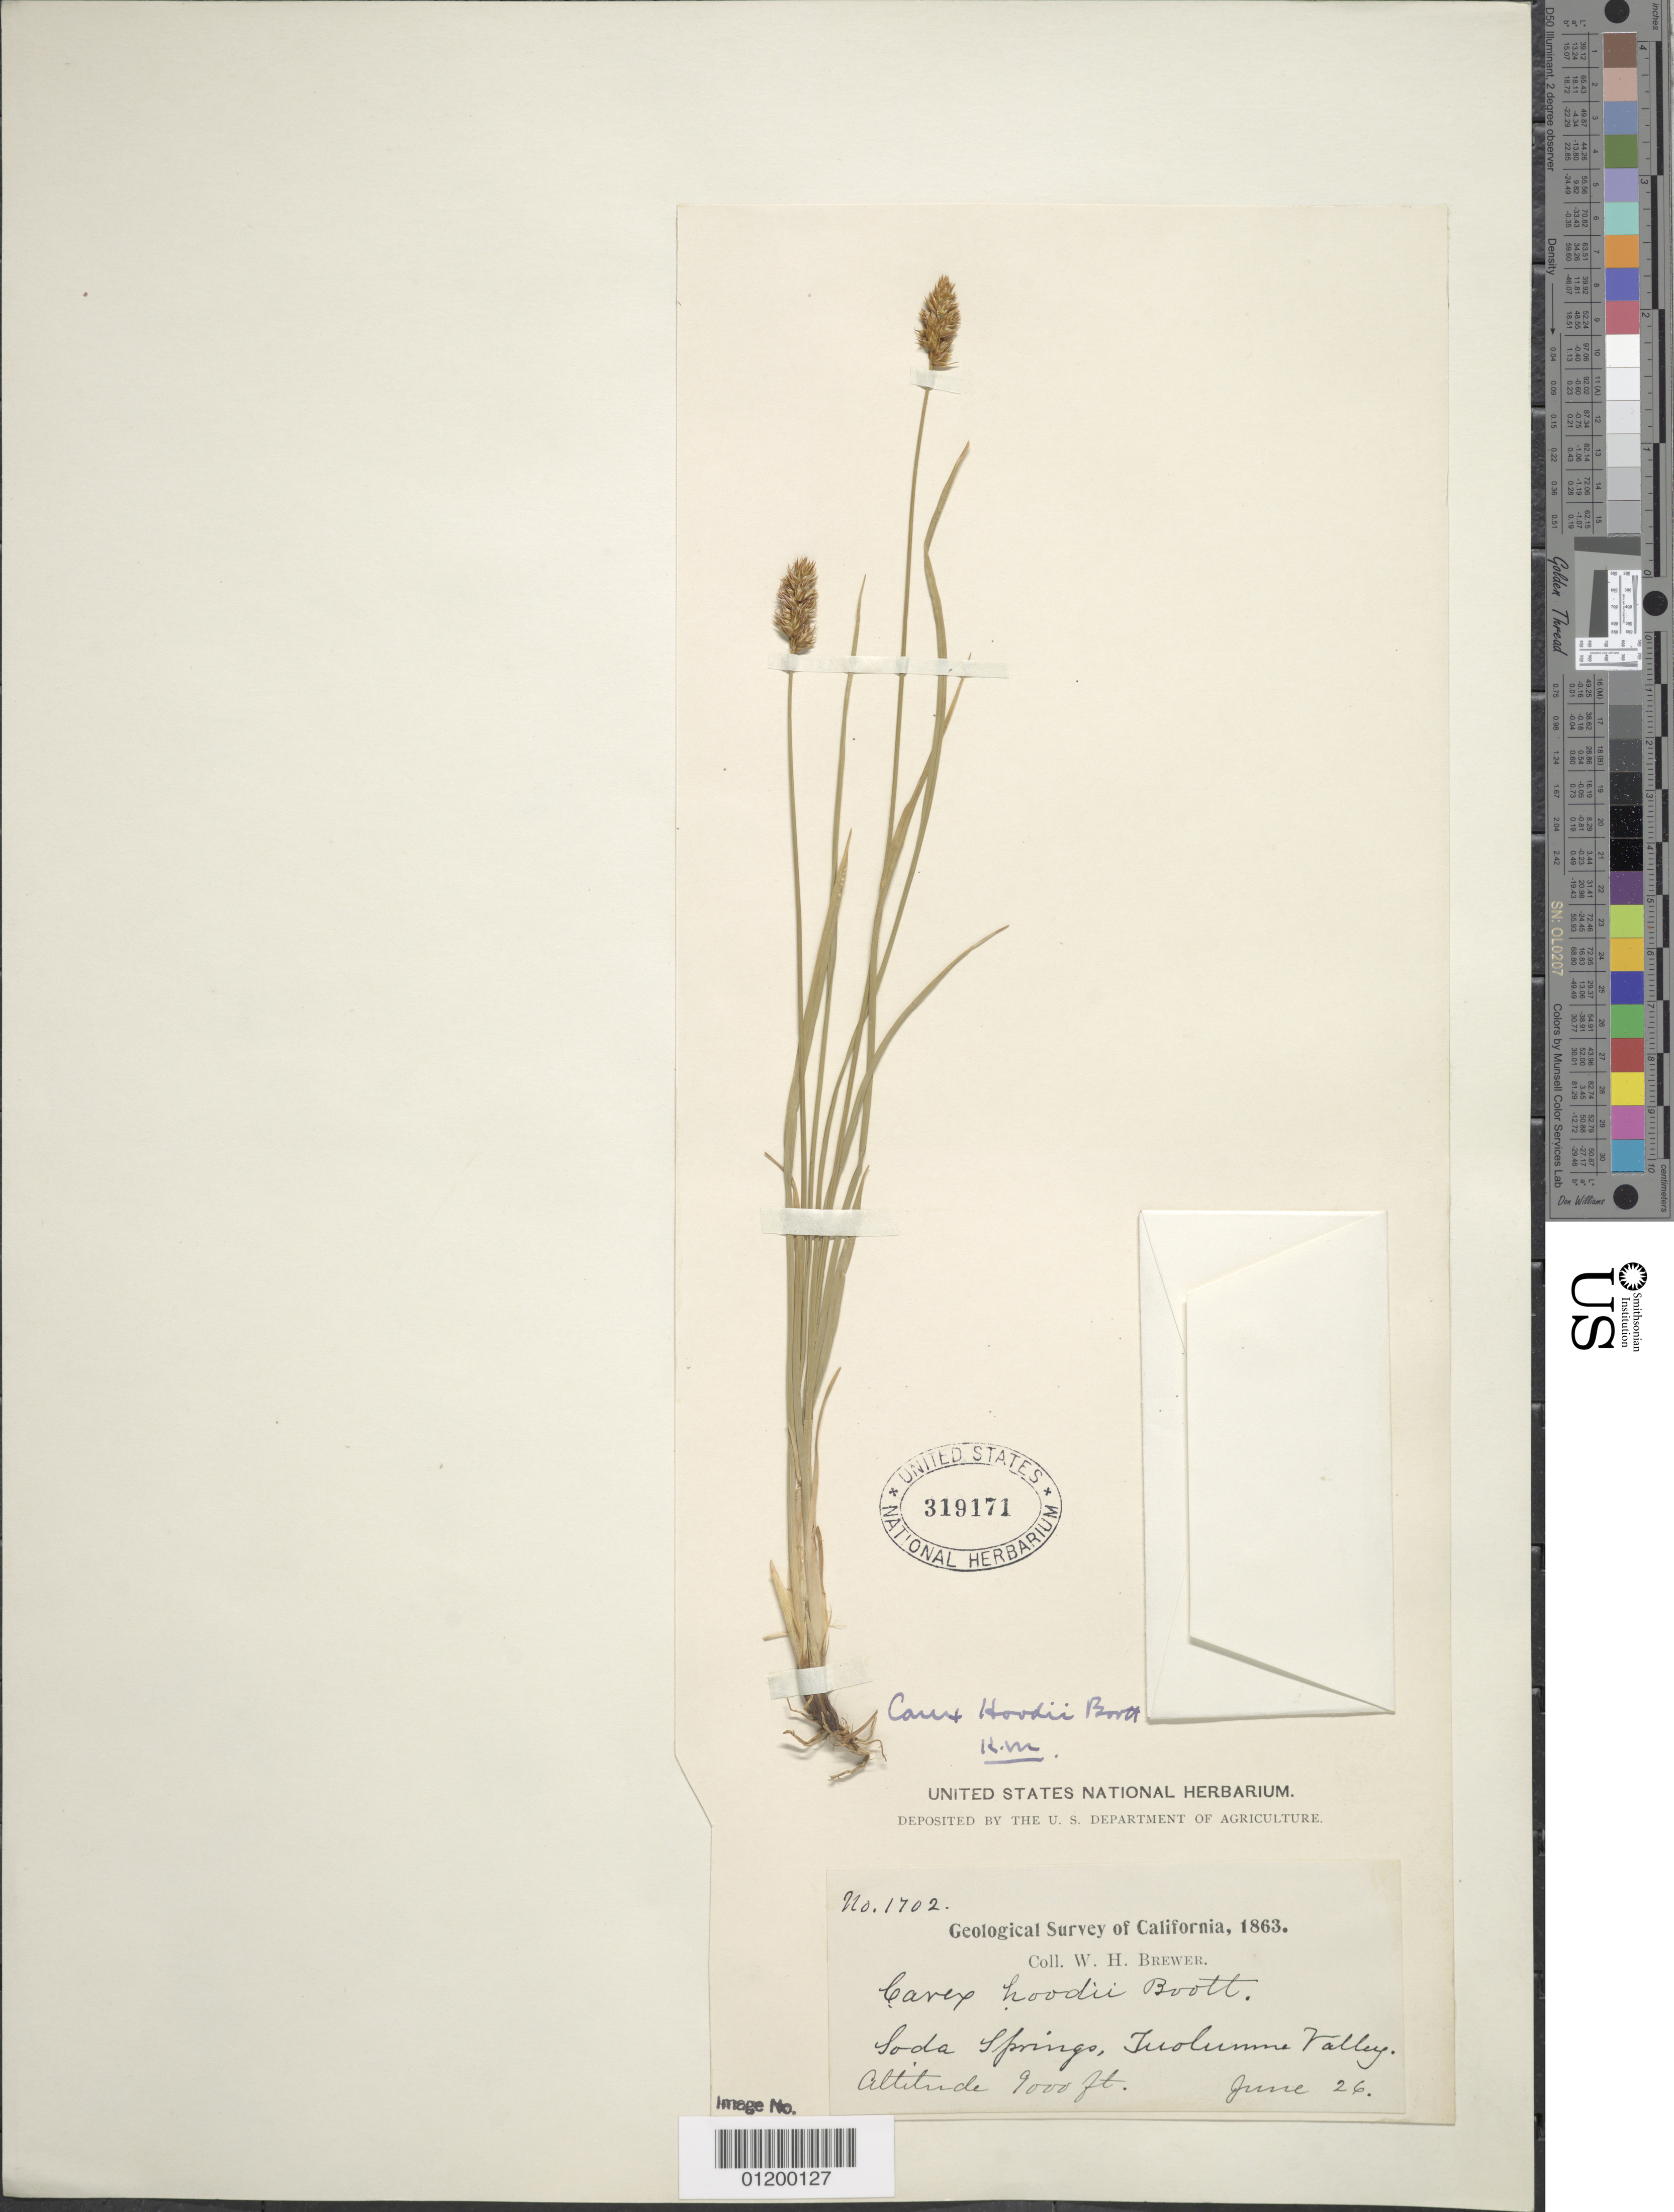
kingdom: Plantae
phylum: Tracheophyta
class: Liliopsida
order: Poales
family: Cyperaceae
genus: Carex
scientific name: Carex hoodii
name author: Boott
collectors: W. H. Brewer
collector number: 1702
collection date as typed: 26 Jun 1863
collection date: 1863-06-26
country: United States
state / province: California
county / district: Tuolumne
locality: Soda Springs, Tuolumne Valley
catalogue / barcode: US 319171